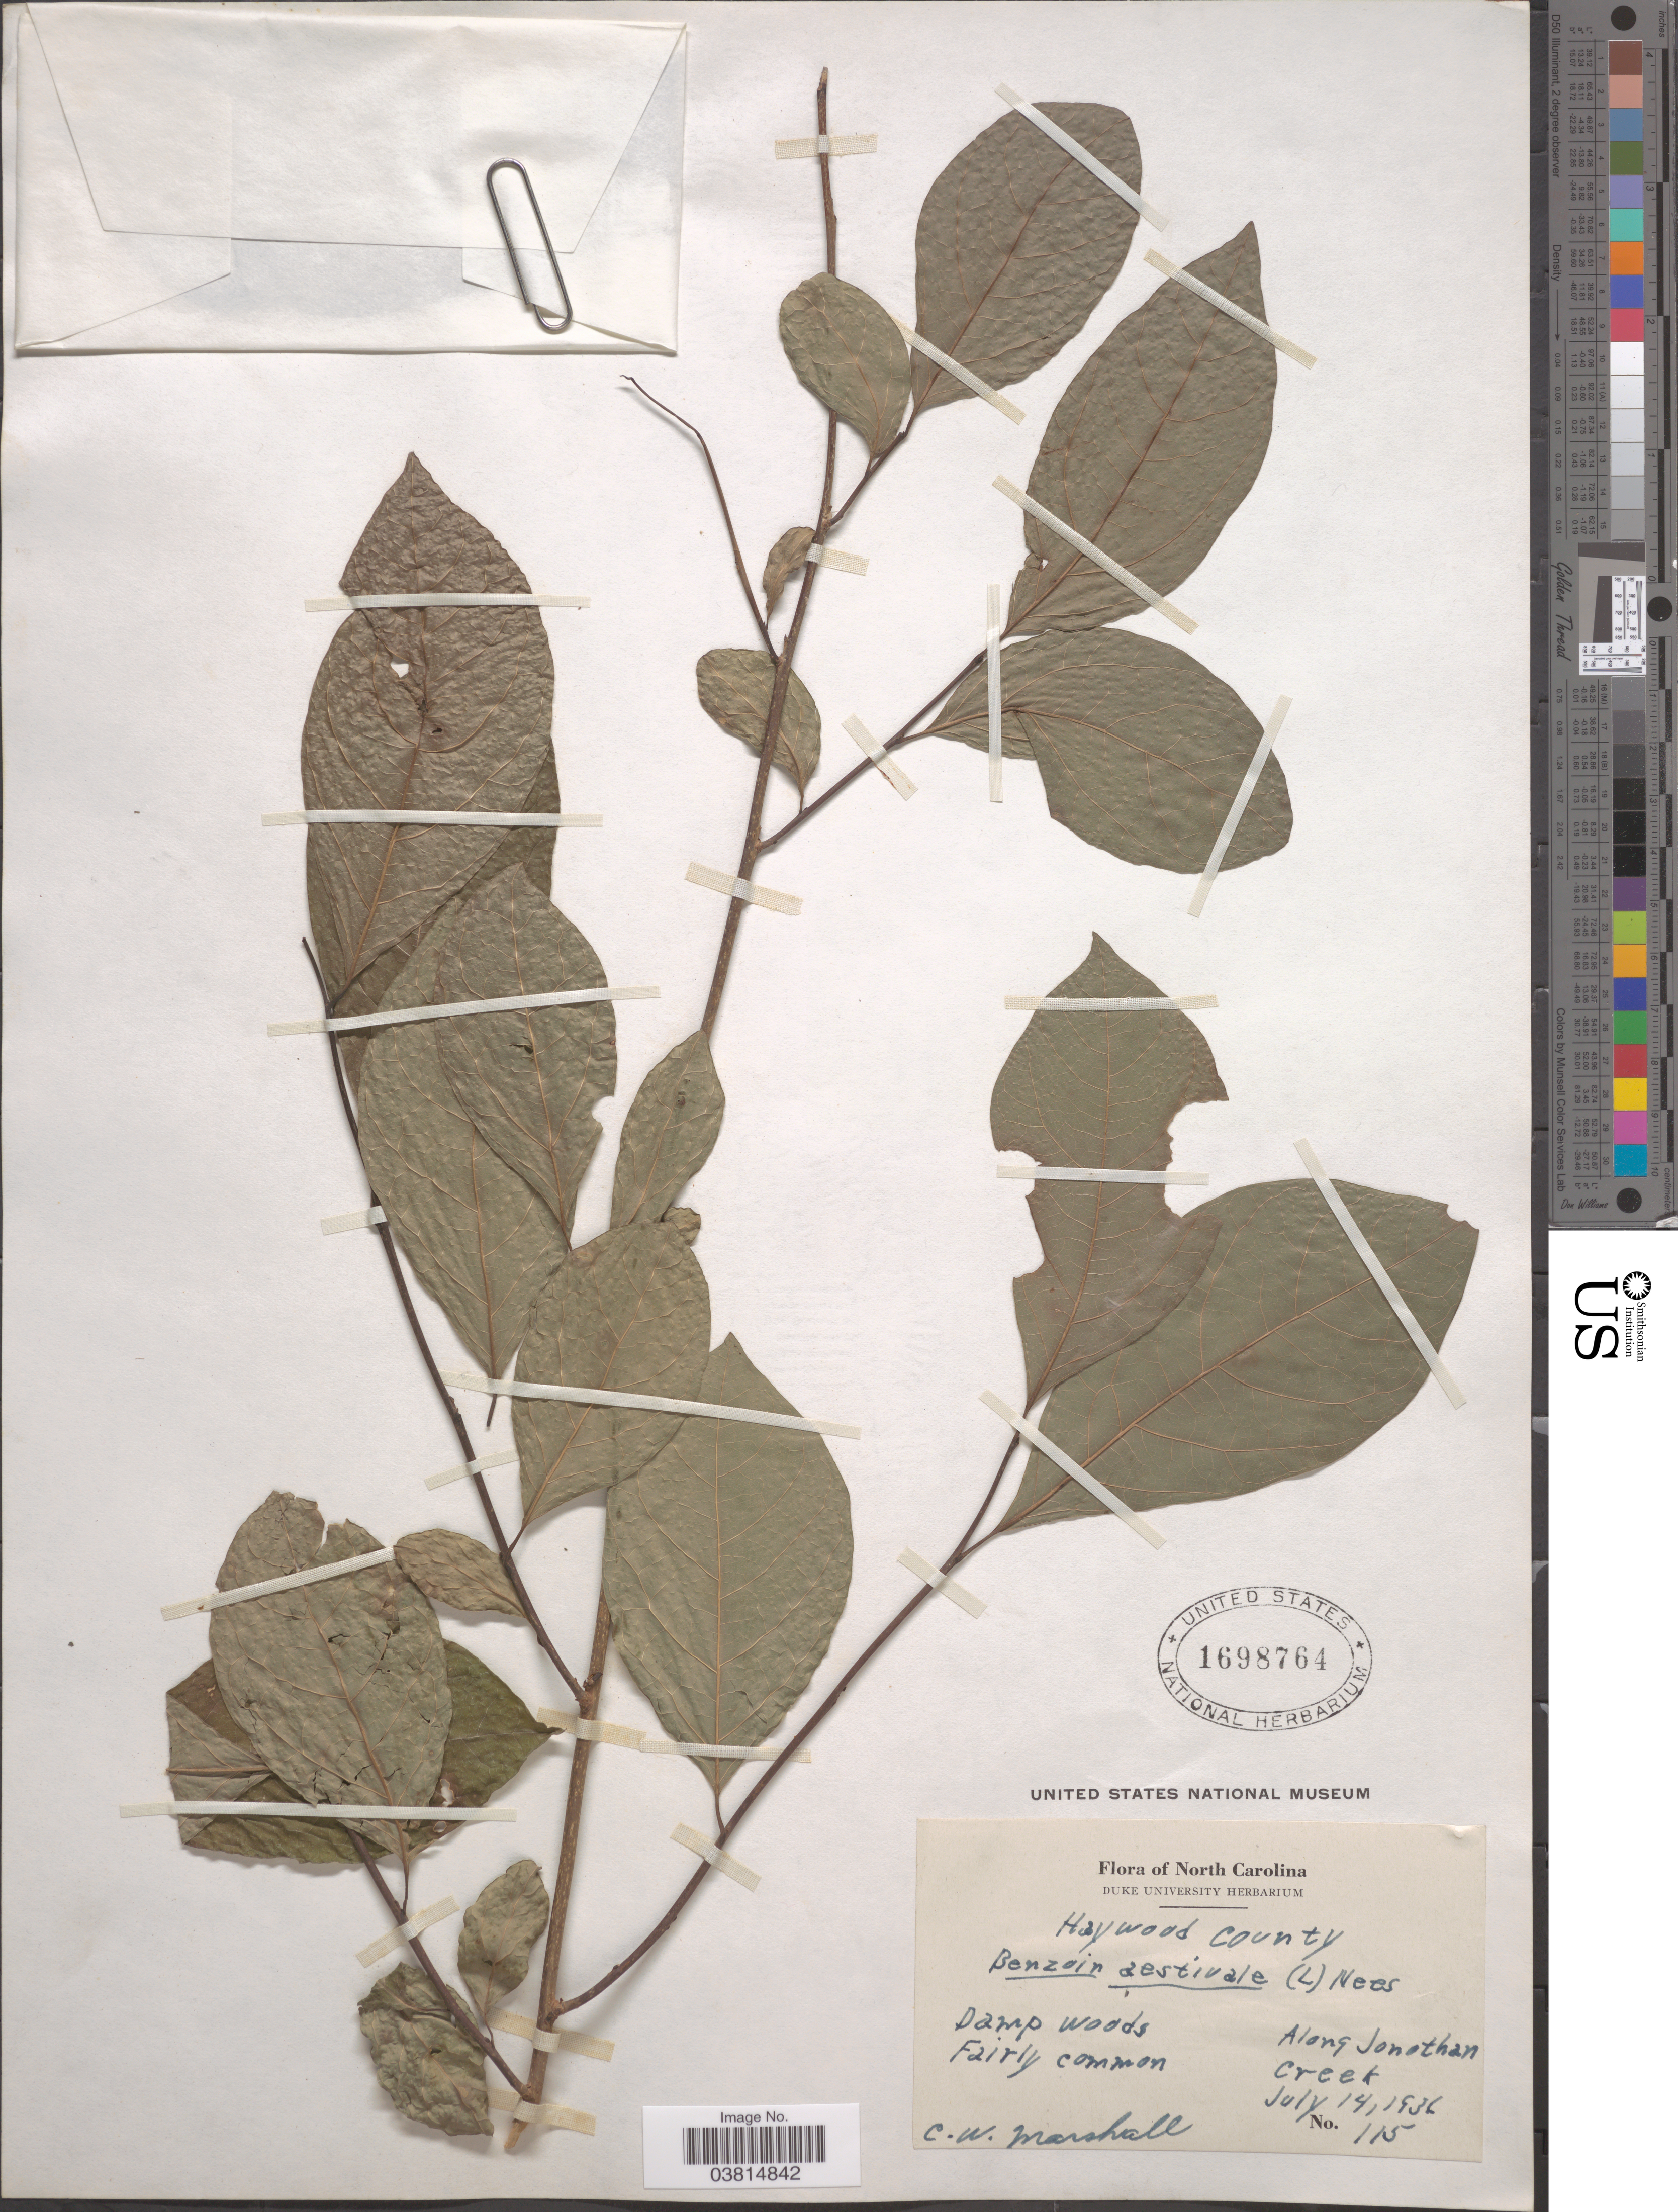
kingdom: Plantae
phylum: Tracheophyta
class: Magnoliopsida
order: Laurales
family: Lauraceae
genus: Lindera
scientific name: Lindera benzoin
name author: (L.) Blume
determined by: Strong, Mark T., (BOT), Smithsonian Institution - National Museum of Natural History (UNITED STATES)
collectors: C. Marshall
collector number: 115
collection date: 1936-07-14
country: United States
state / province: North Carolina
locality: Haywood County. Along Jonothan Creek.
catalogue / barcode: US 1698764